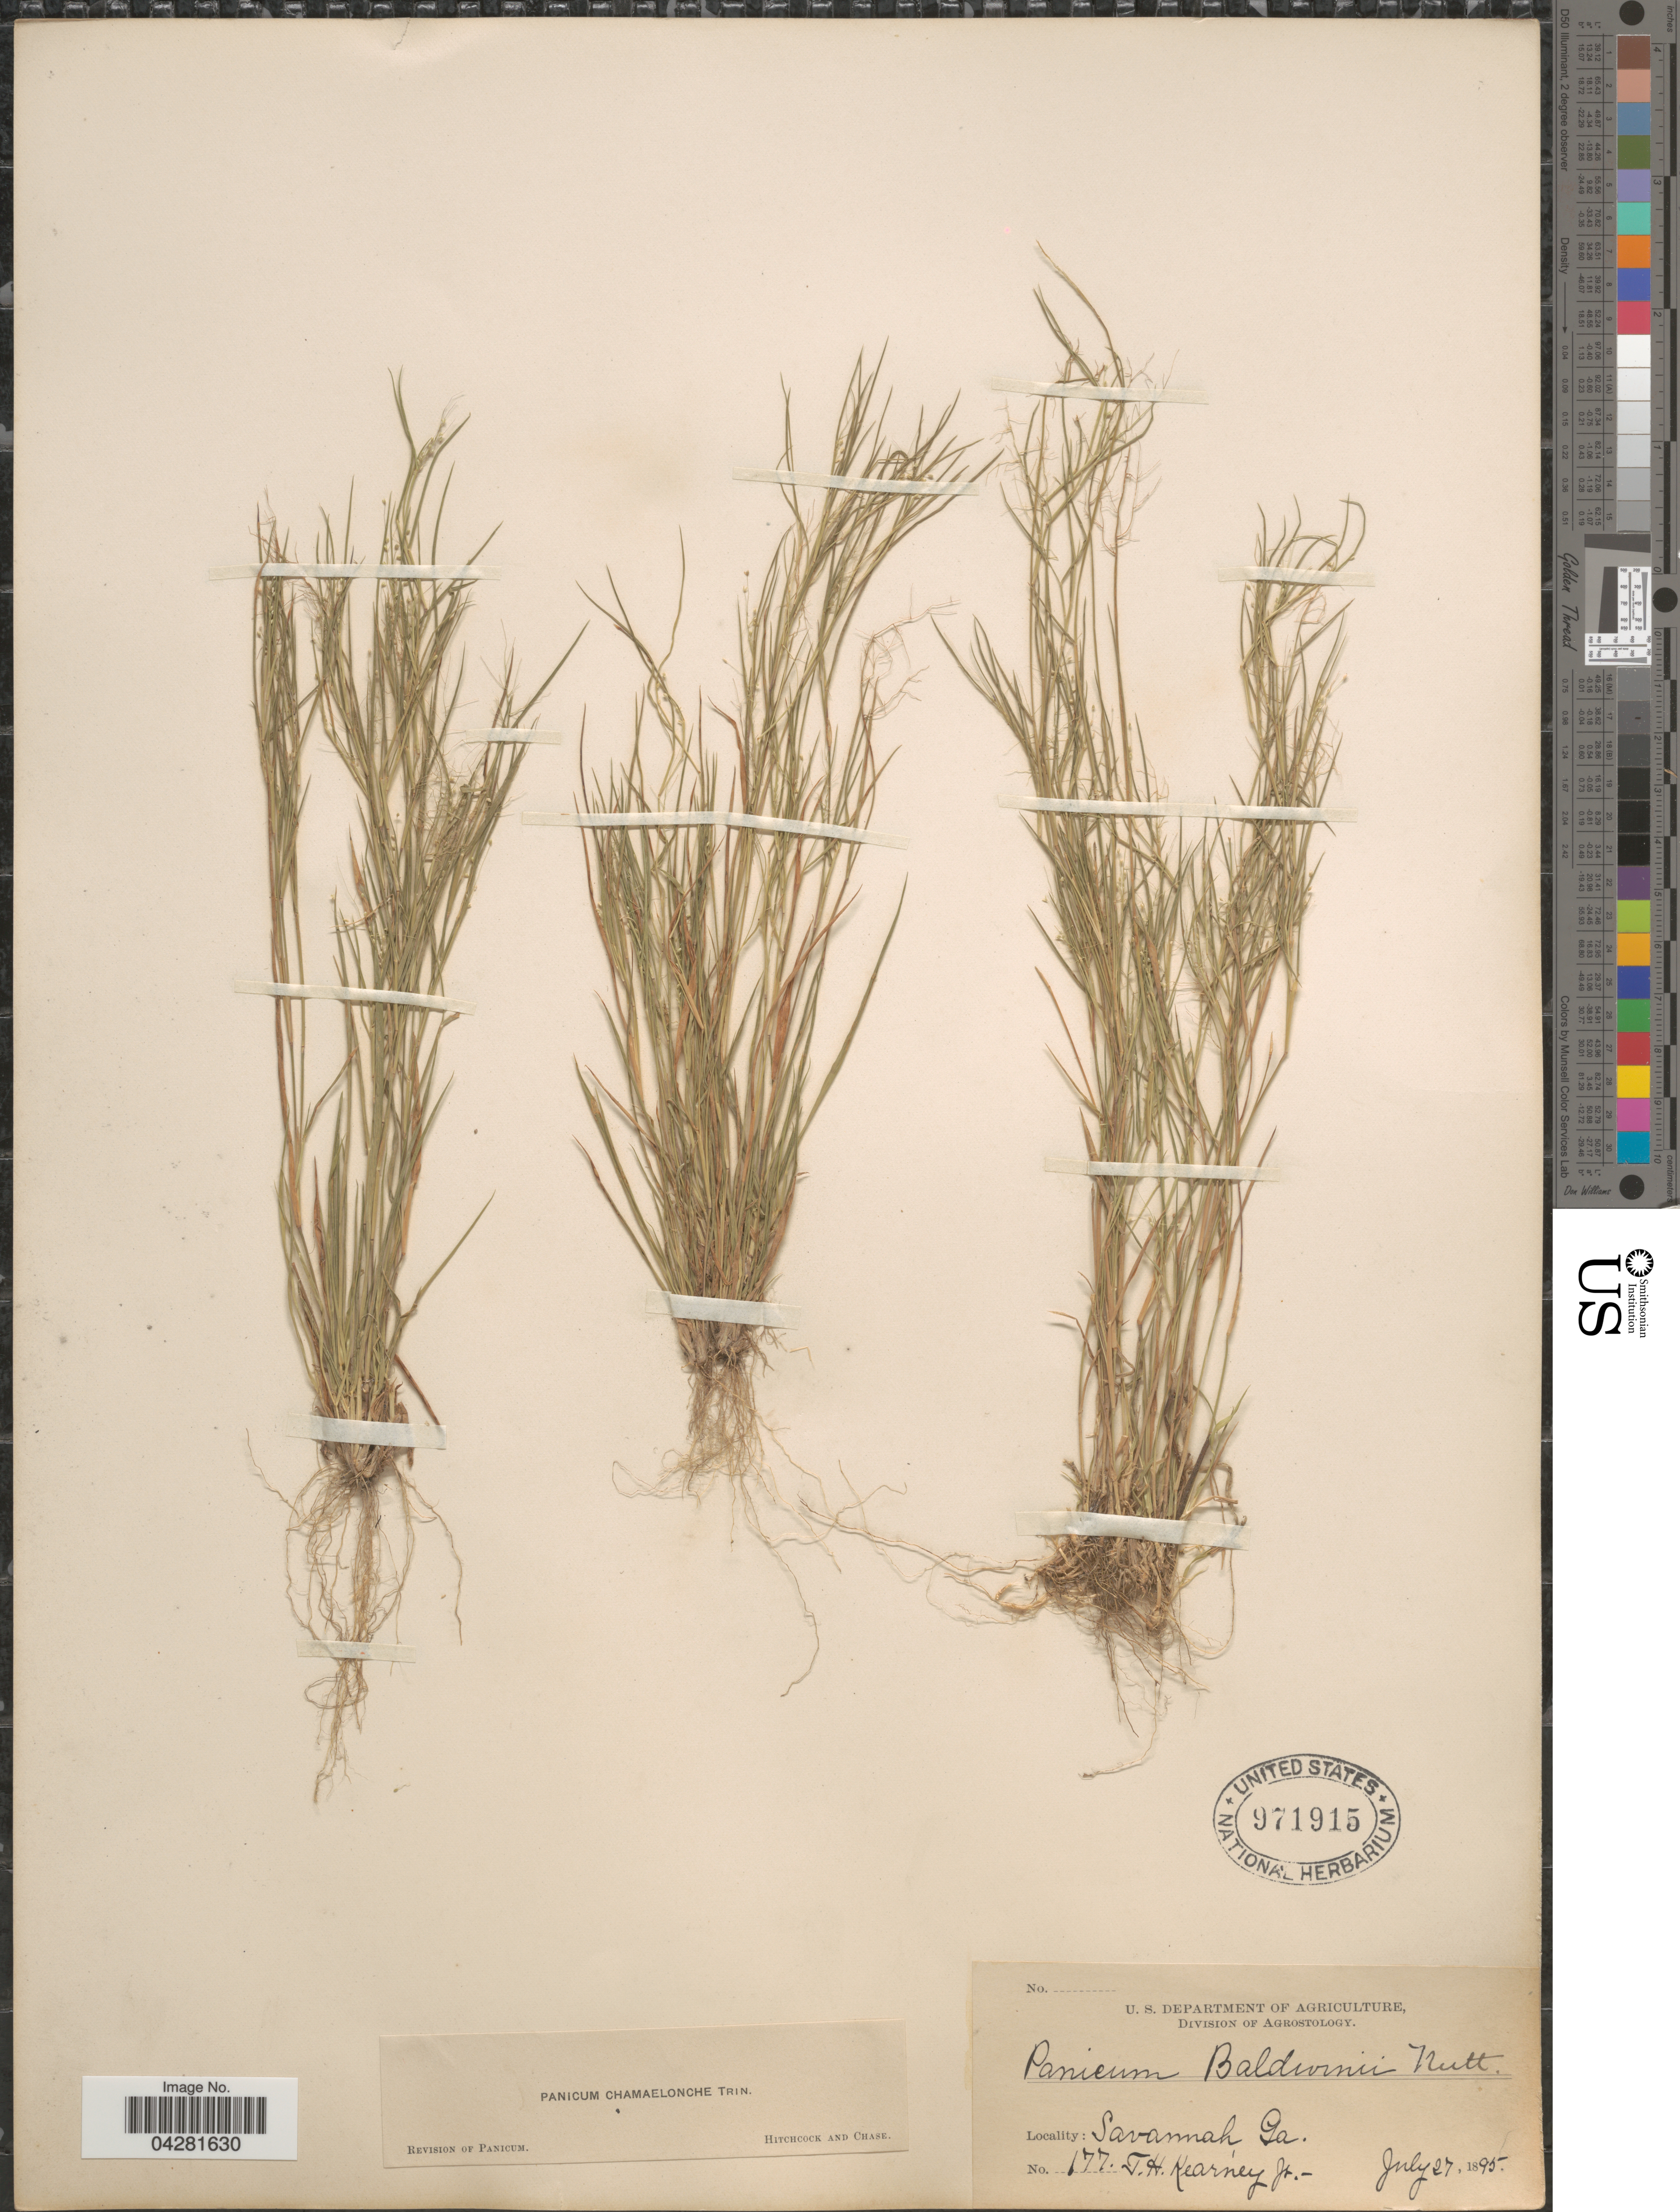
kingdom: Plantae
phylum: Tracheophyta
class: Liliopsida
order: Poales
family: Poaceae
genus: Dichanthelium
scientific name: Dichanthelium ensifolium var. ensifolium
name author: (Baldwin ex Elliot) Gould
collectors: T. H. Kearney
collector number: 177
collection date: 1895-07-27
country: United States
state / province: Georgia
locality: Savannah.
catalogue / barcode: US 971915